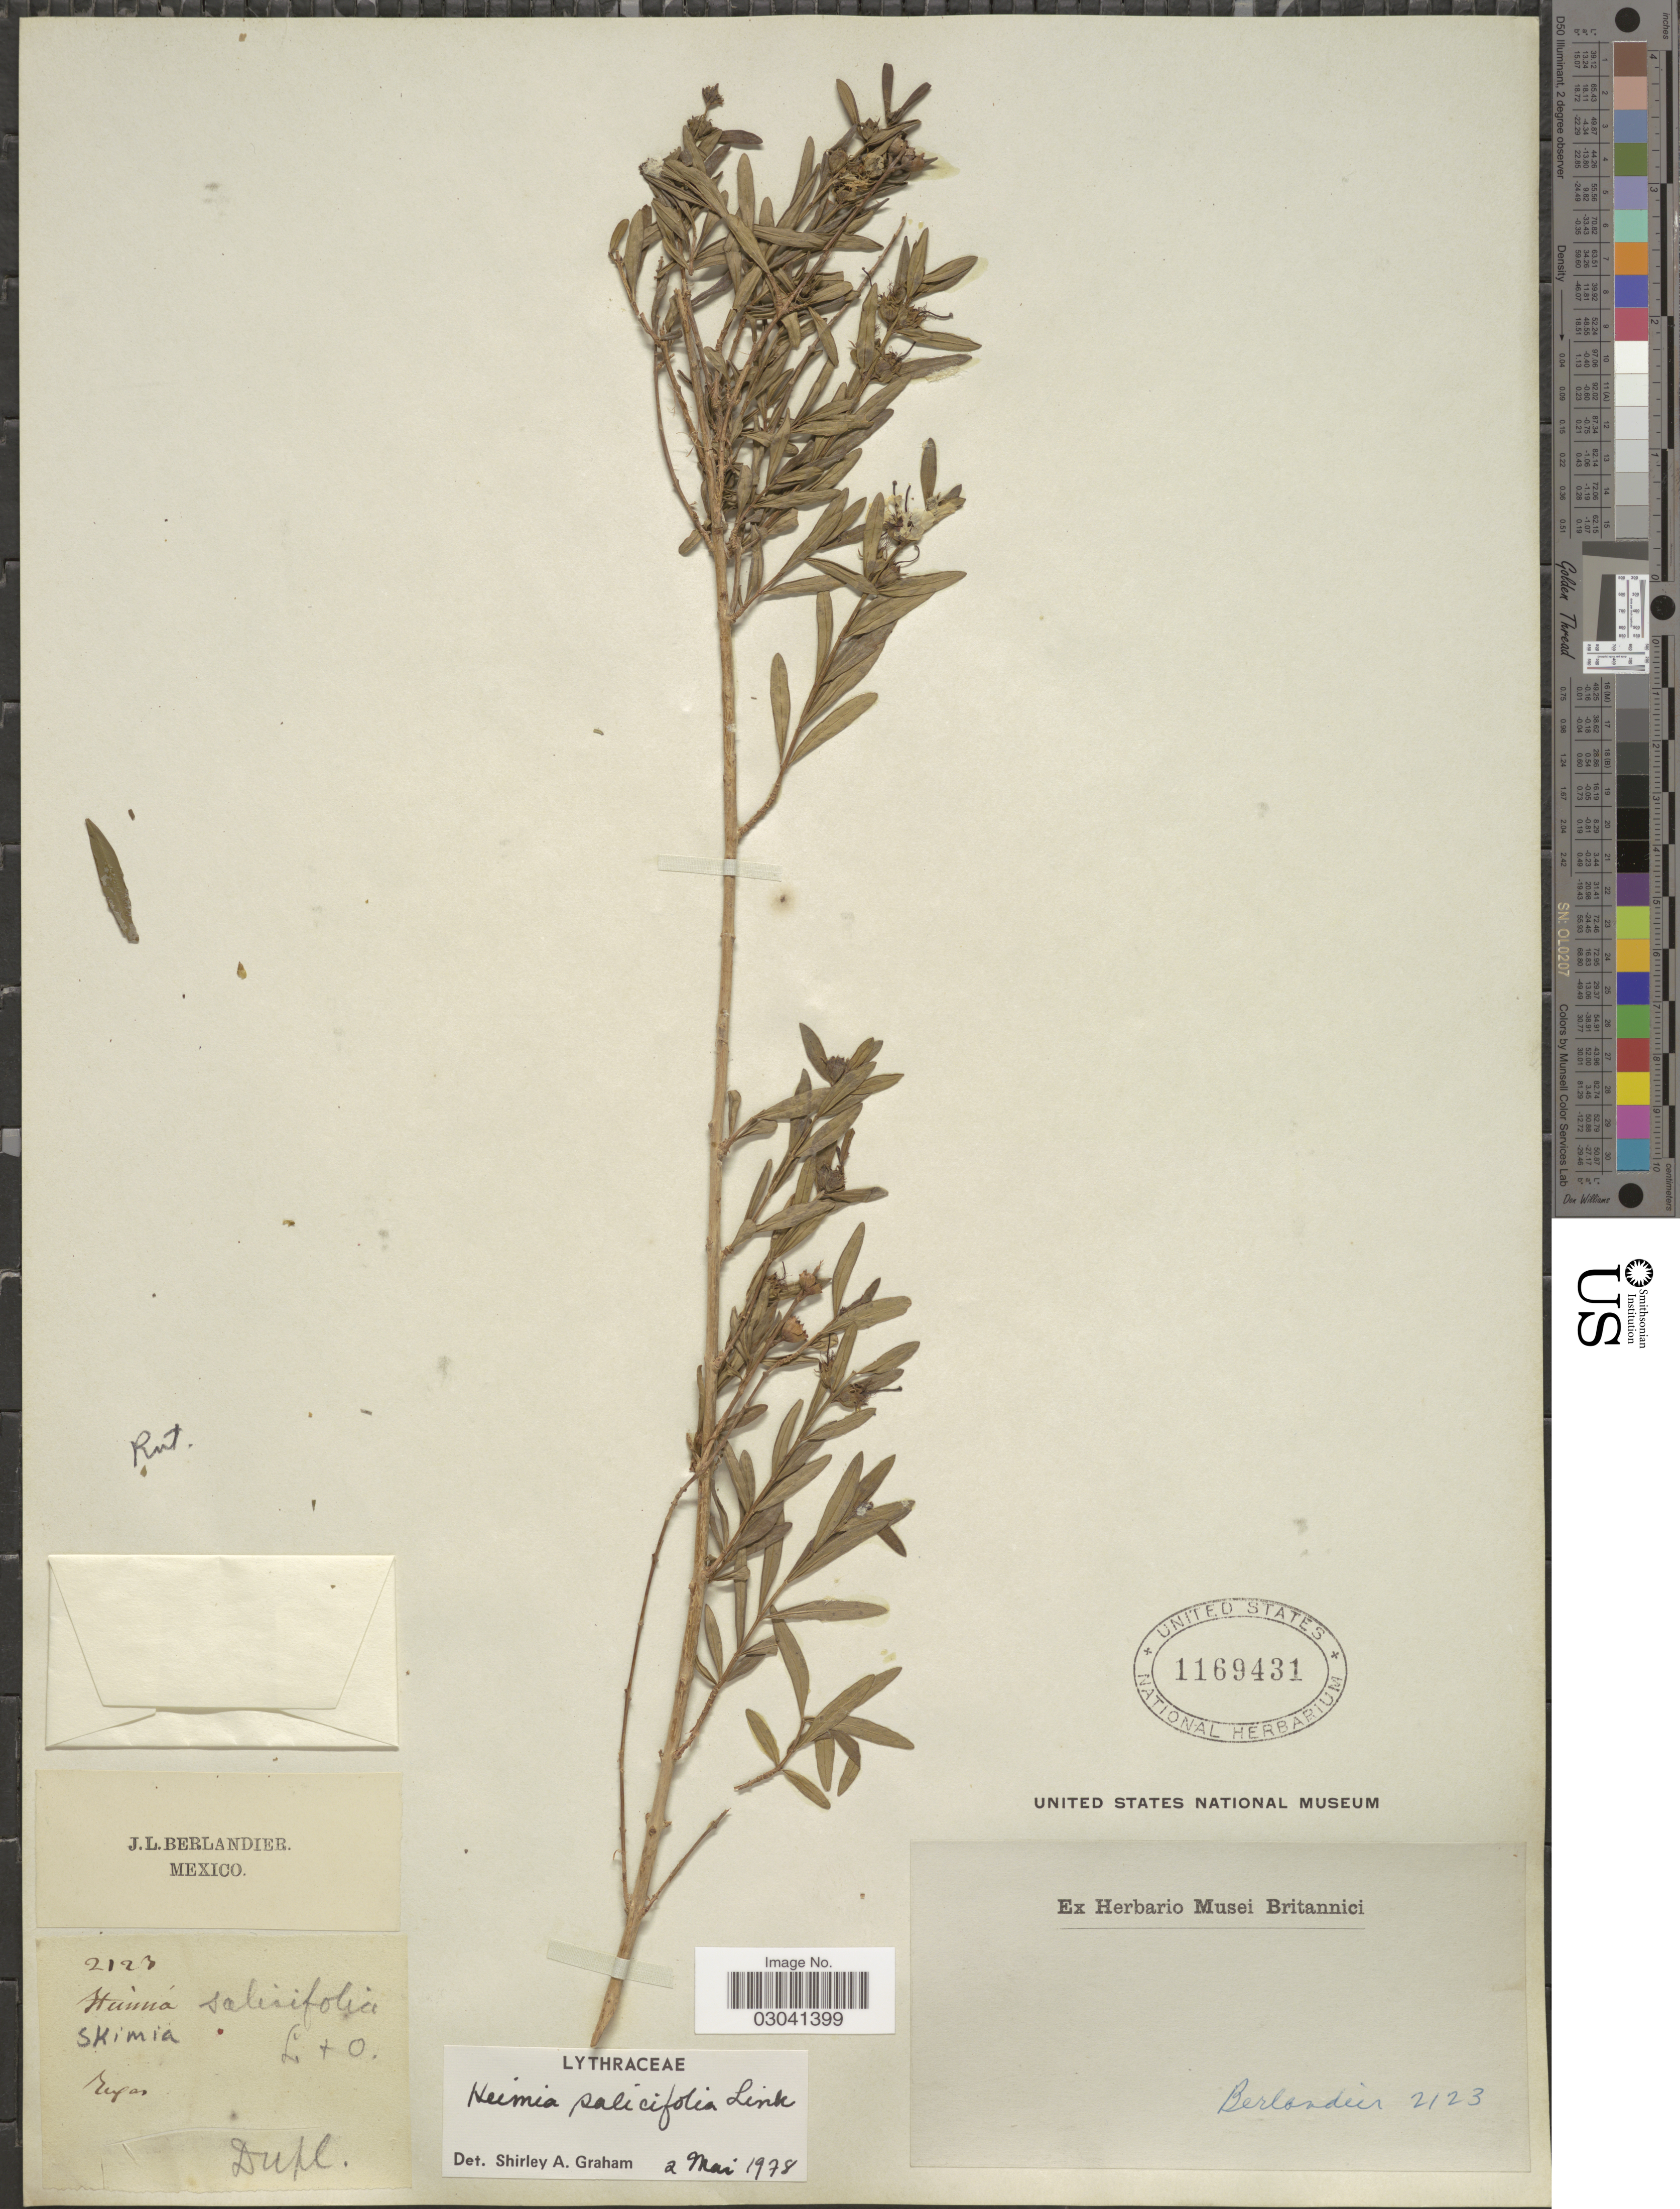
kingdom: Plantae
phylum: Tracheophyta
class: Magnoliopsida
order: Myrtales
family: Lythraceae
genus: Heimia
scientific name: Heimia salicifolia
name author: Link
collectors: J. L. Berlandier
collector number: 2123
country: United States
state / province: Texas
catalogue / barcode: US 1169431